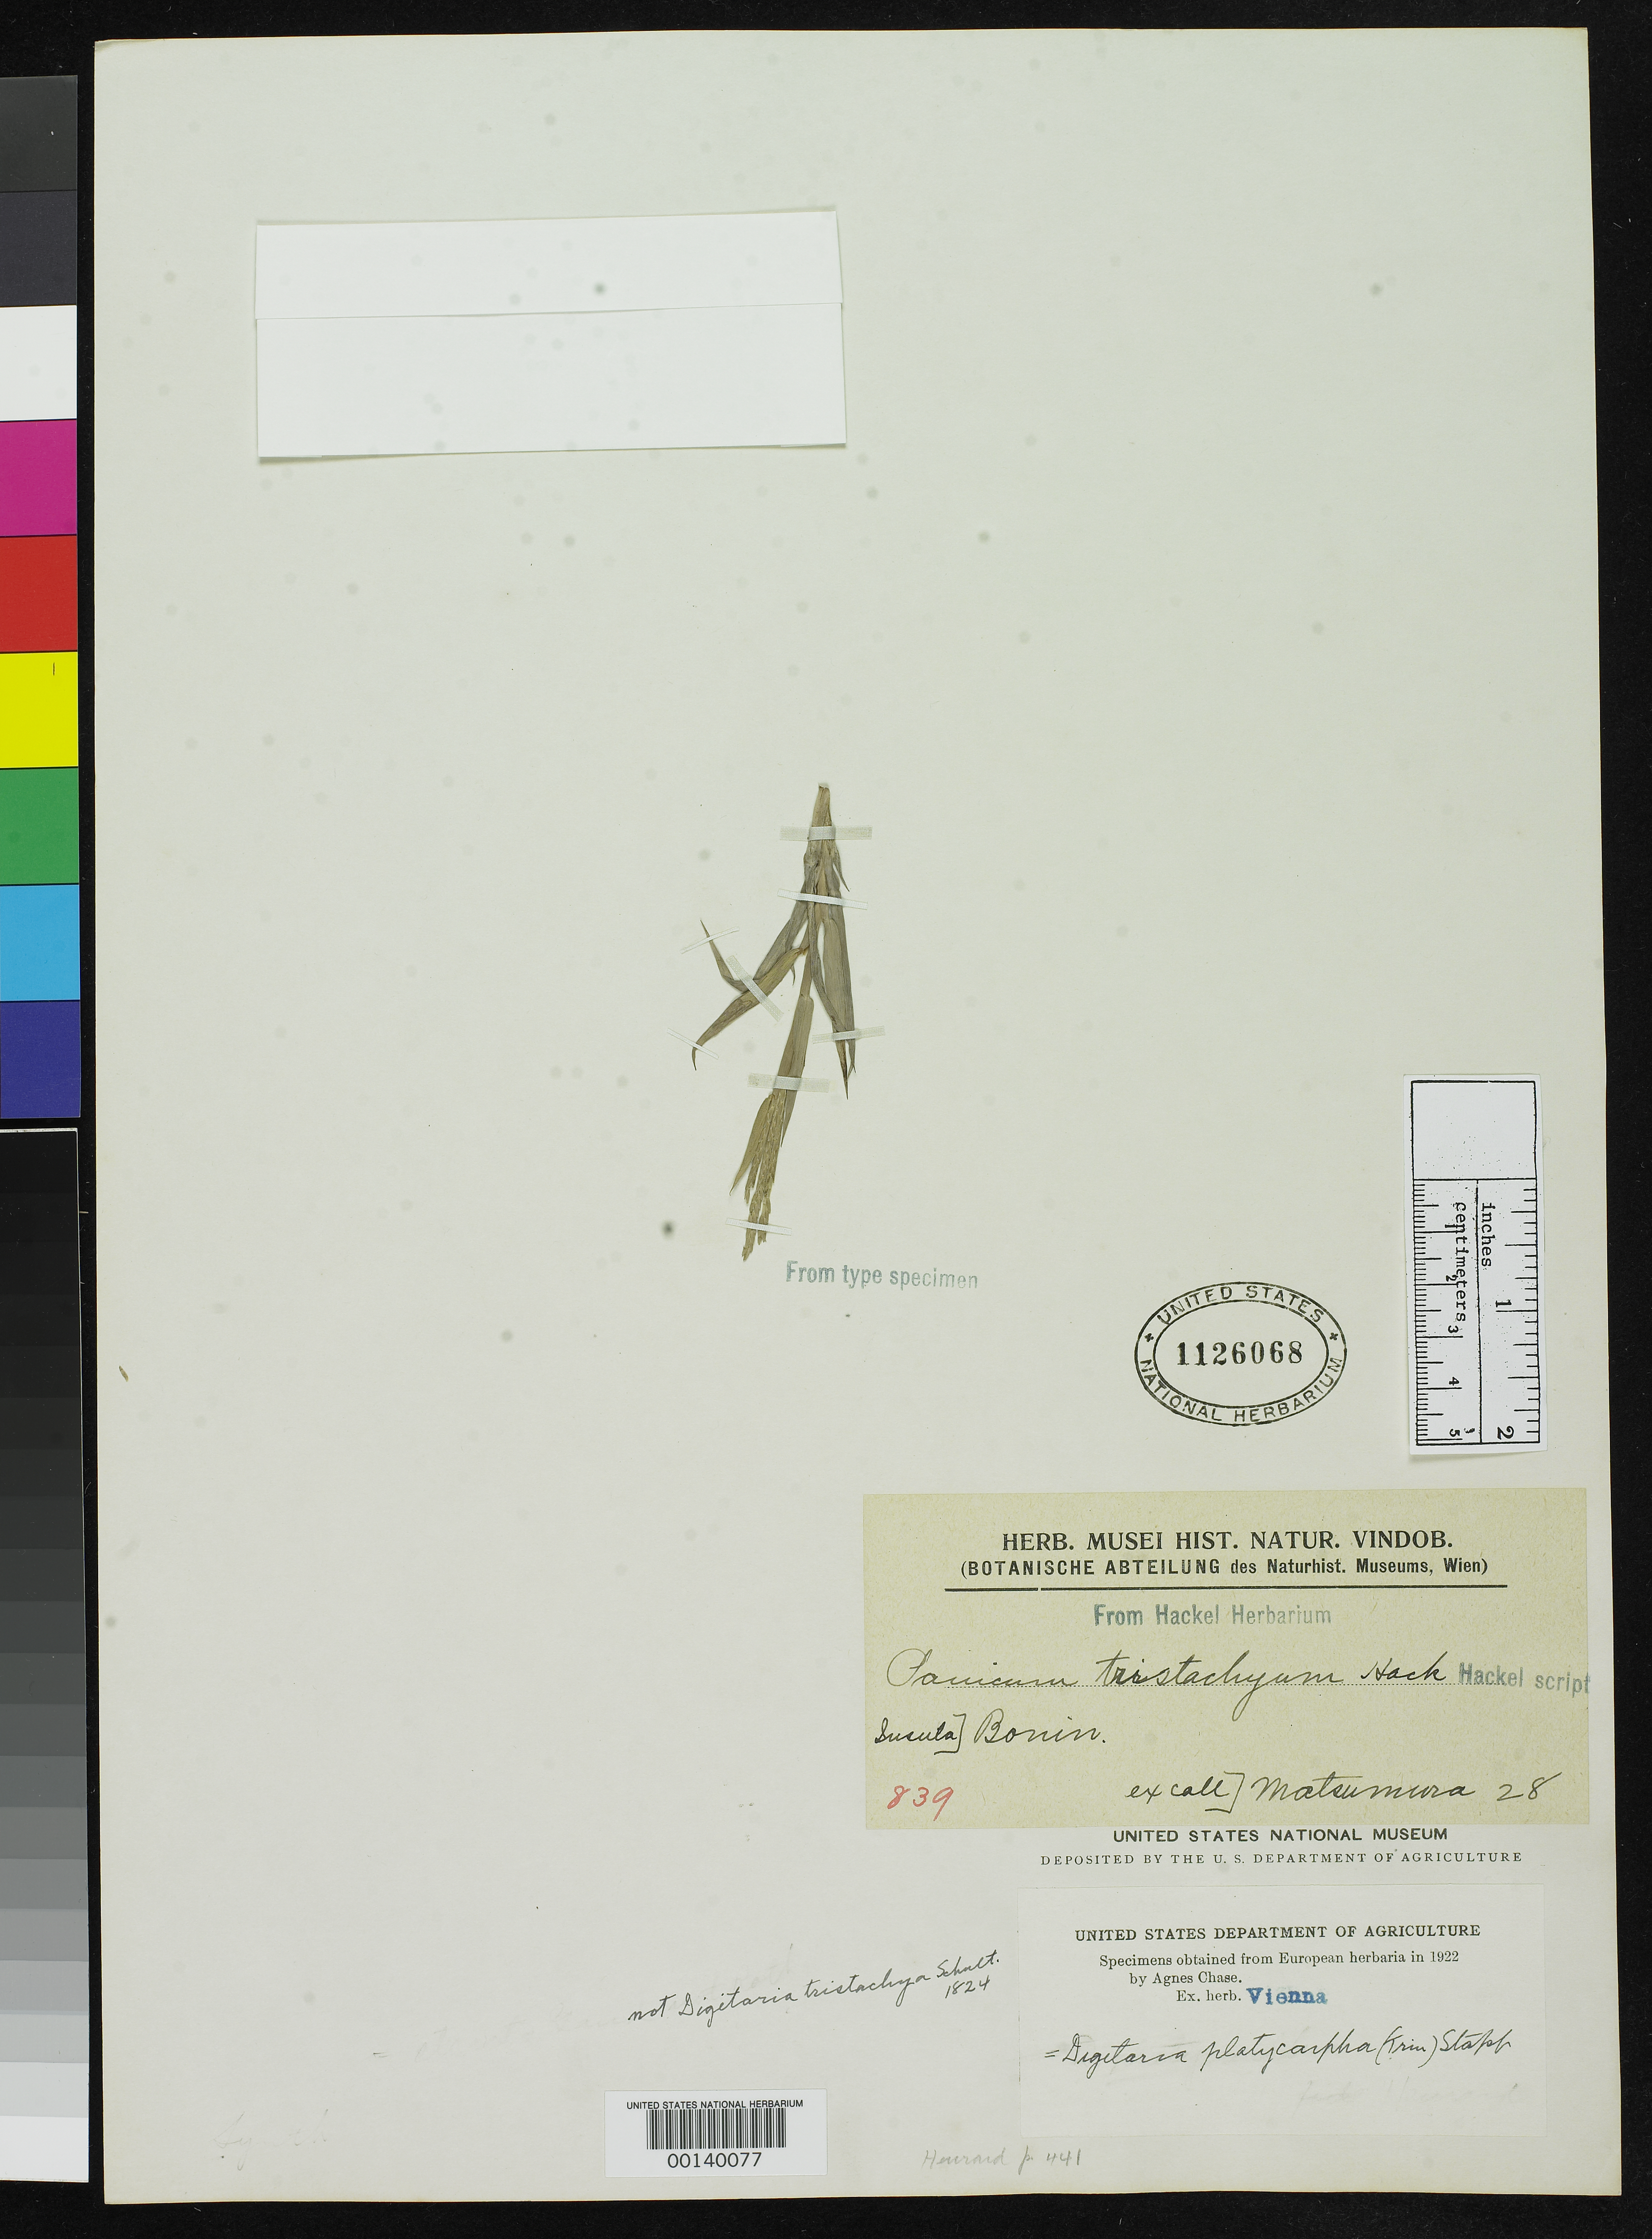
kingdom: Plantae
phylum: Tracheophyta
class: Liliopsida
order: Poales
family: Poaceae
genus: Panicum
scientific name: Panicum tristachyum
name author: Hack.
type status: Type Fragment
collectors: J. Matsumura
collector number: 28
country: Japan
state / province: Tokyo, Federal City of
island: Honshu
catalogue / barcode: US 1126068